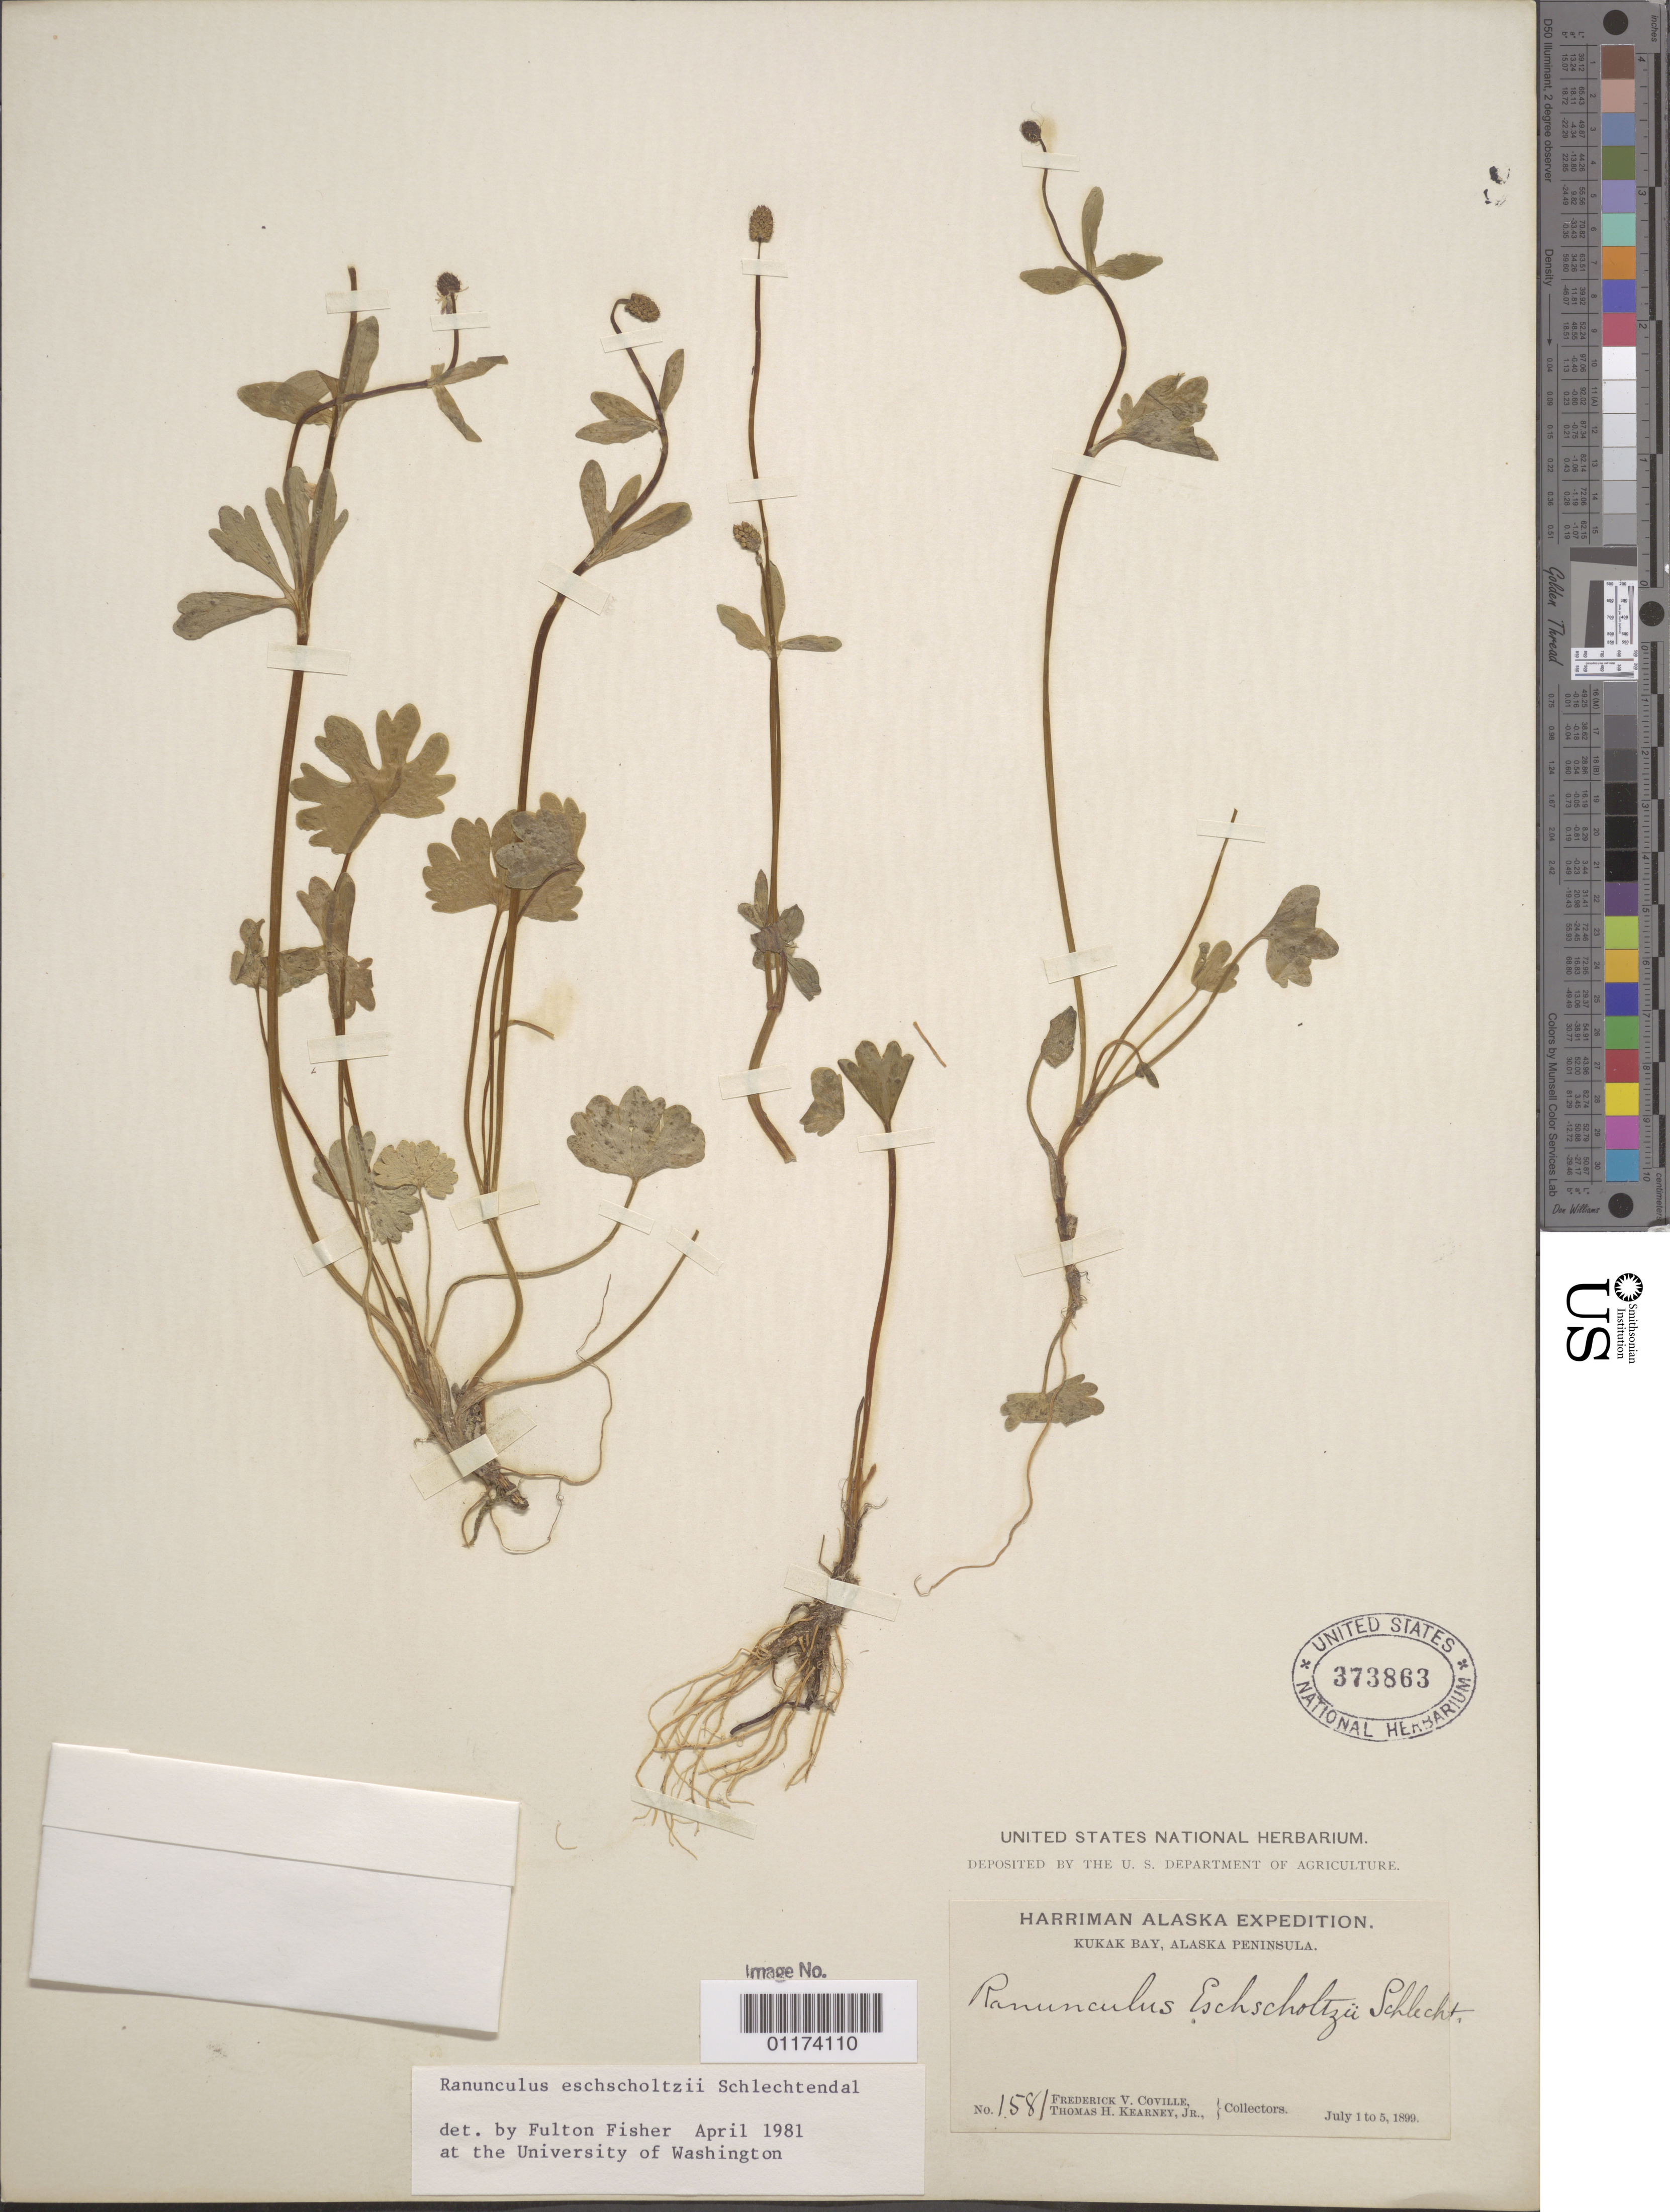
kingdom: Plantae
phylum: Tracheophyta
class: Magnoliopsida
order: Ranunculales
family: Ranunculaceae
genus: Ranunculus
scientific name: Ranunculus eschscholtzii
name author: Schltdl.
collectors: F. V. Coville & T. H. Kearney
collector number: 1581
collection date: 1899-07-01/1899-07-05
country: United States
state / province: Alaska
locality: Kukak Bay, Alaska Peninsula.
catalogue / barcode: US 373863